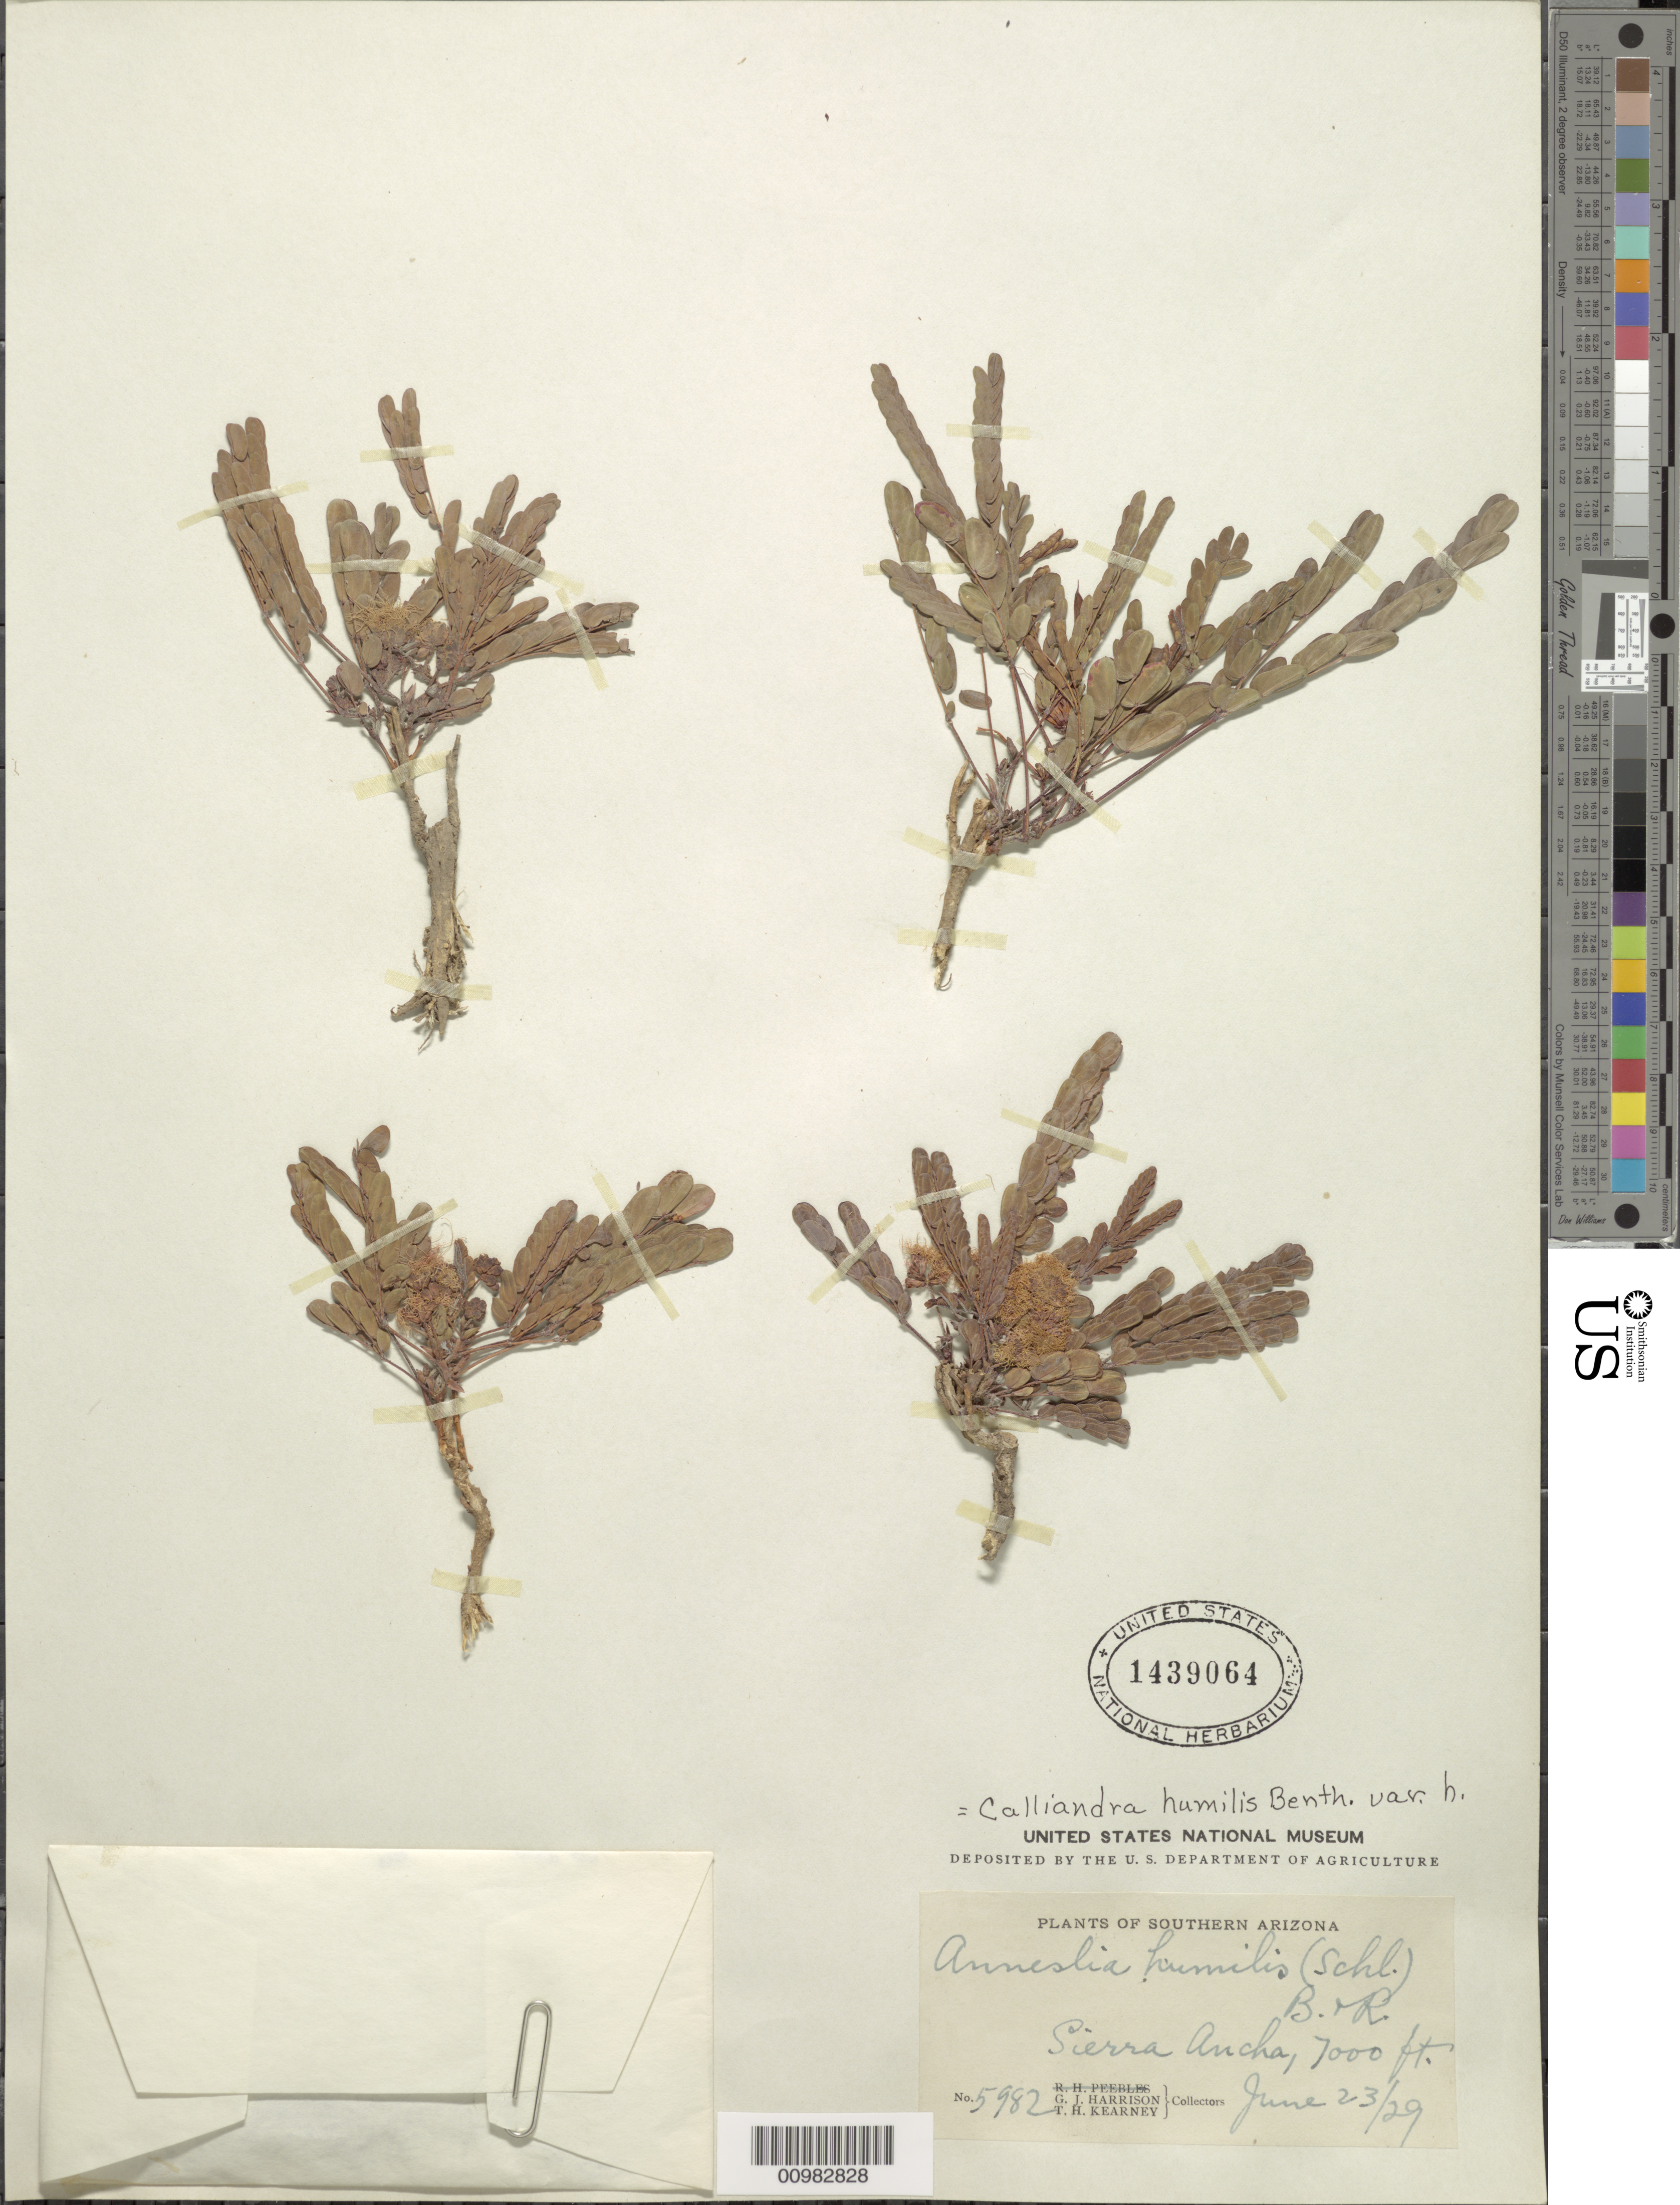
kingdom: Plantae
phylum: Tracheophyta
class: Magnoliopsida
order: Fabales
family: Fabaceae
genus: Calliandra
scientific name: Calliandra humilis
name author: Benth.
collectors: G. J. Harrison & T. H. Kearney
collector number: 5982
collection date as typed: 23 Jun 1929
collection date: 1929-06-23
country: United States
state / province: Arizona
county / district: Gila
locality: Sierra Ancha.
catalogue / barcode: US 1439064